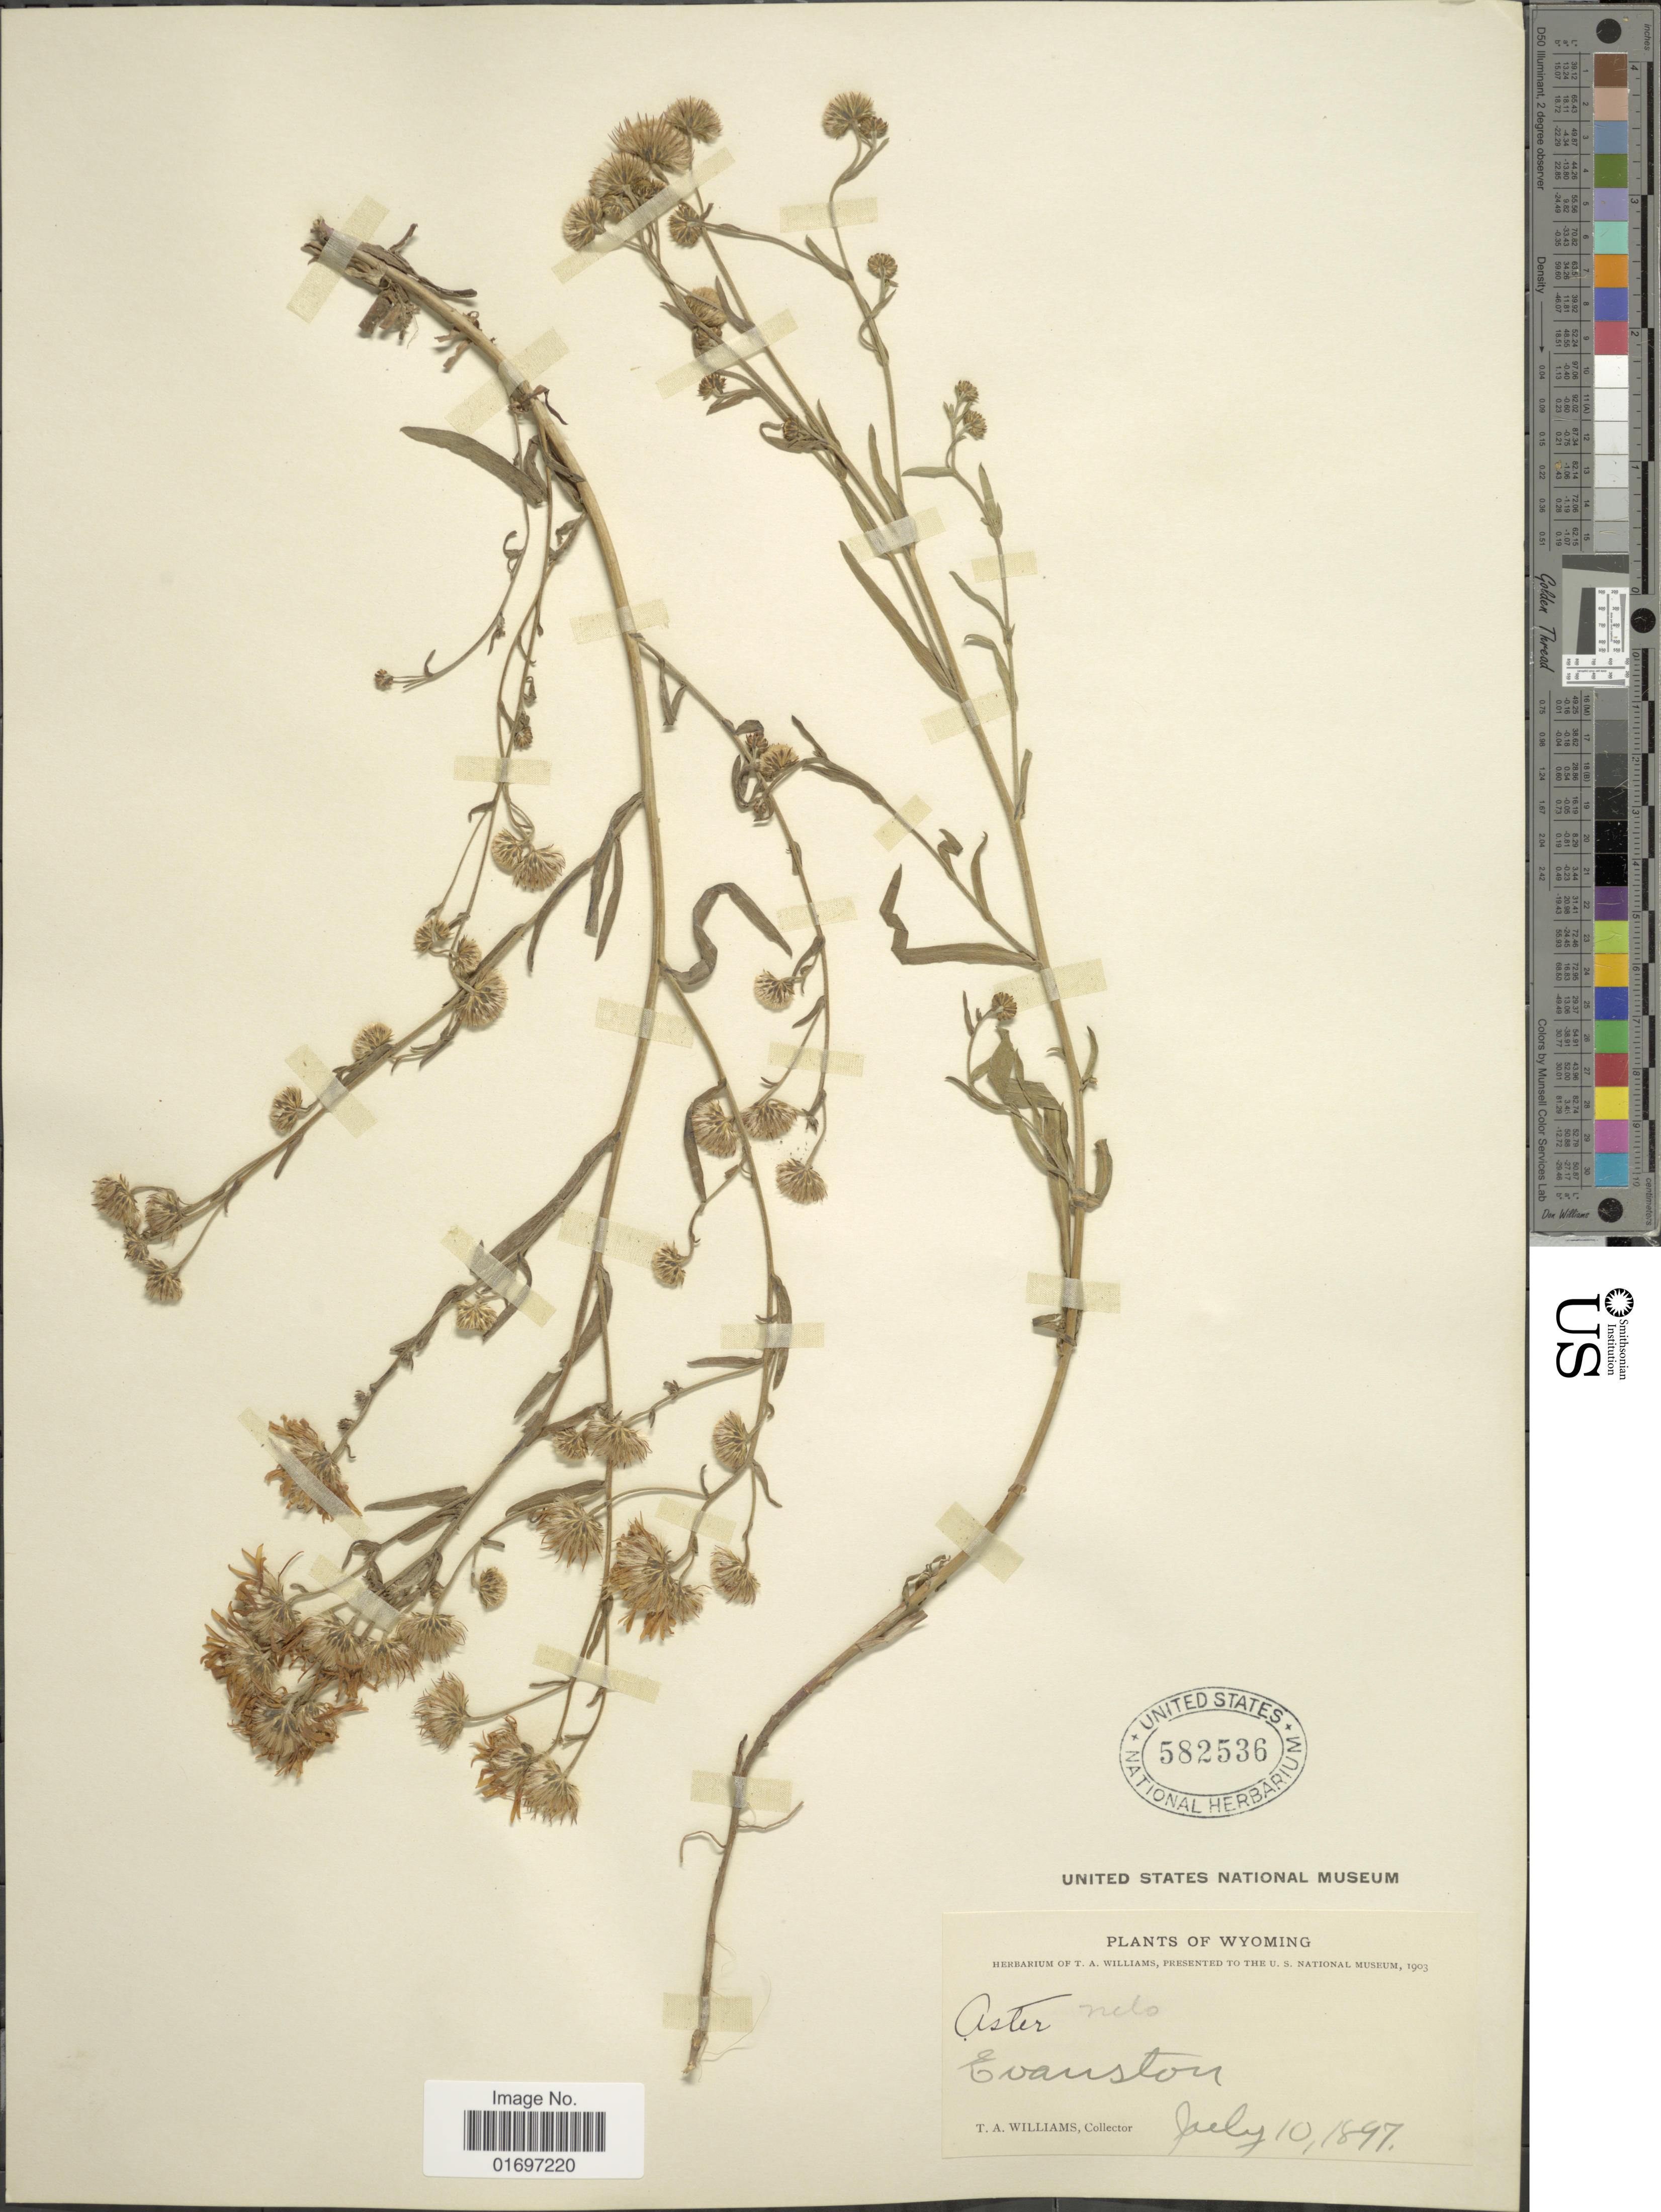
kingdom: Plantae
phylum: Tracheophyta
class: Magnoliopsida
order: Asterales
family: Asteraceae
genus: Symphyotrichum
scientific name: Symphyotrichum ascendens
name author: (Lindl.) G.L. Nesom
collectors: T. A. Williams (herbarium)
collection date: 1897-07-10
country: United States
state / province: Wyoming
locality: Wyoming. Evanston.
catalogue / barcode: US 582536